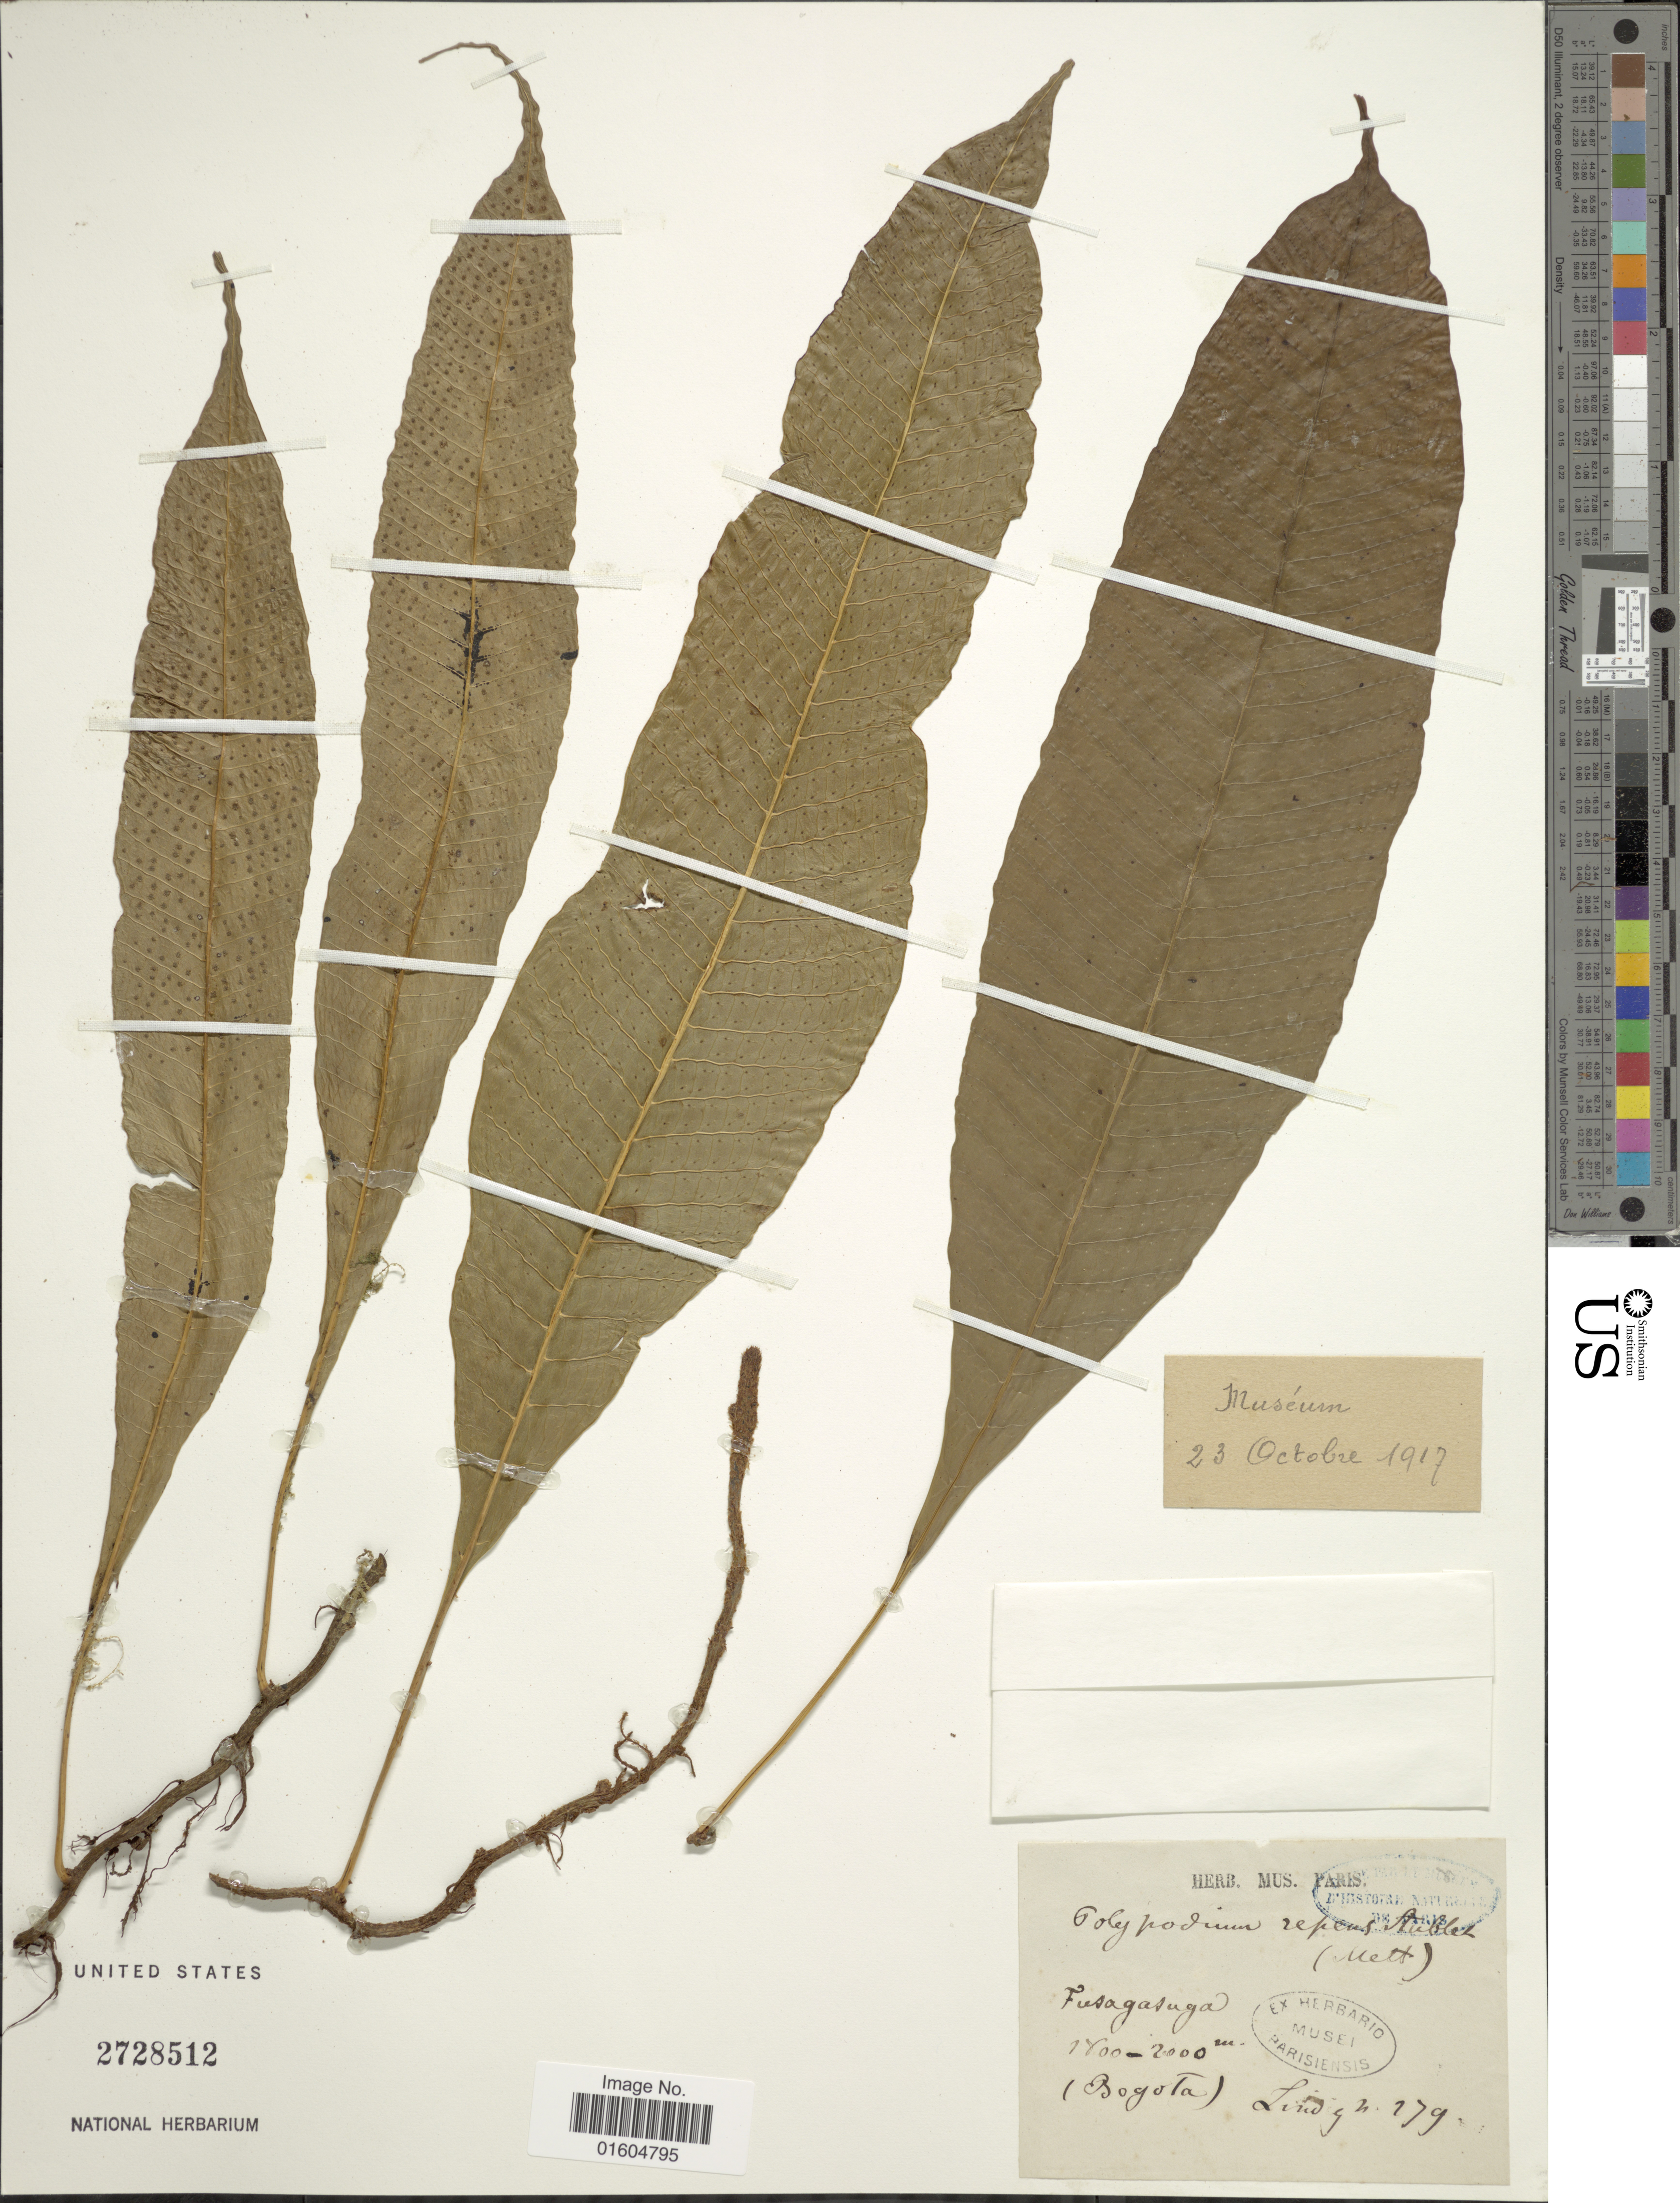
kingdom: Plantae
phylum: Tracheophyta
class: Polypodiopsida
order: Polypodiales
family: Polypodiaceae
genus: Campyloneurum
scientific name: Campyloneurum repens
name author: (Aubl.) C. Presl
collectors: -. Lindig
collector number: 179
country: Colombia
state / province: Bogota D.C.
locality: Fusagasuga (Bogota)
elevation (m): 1800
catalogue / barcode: US 2728512